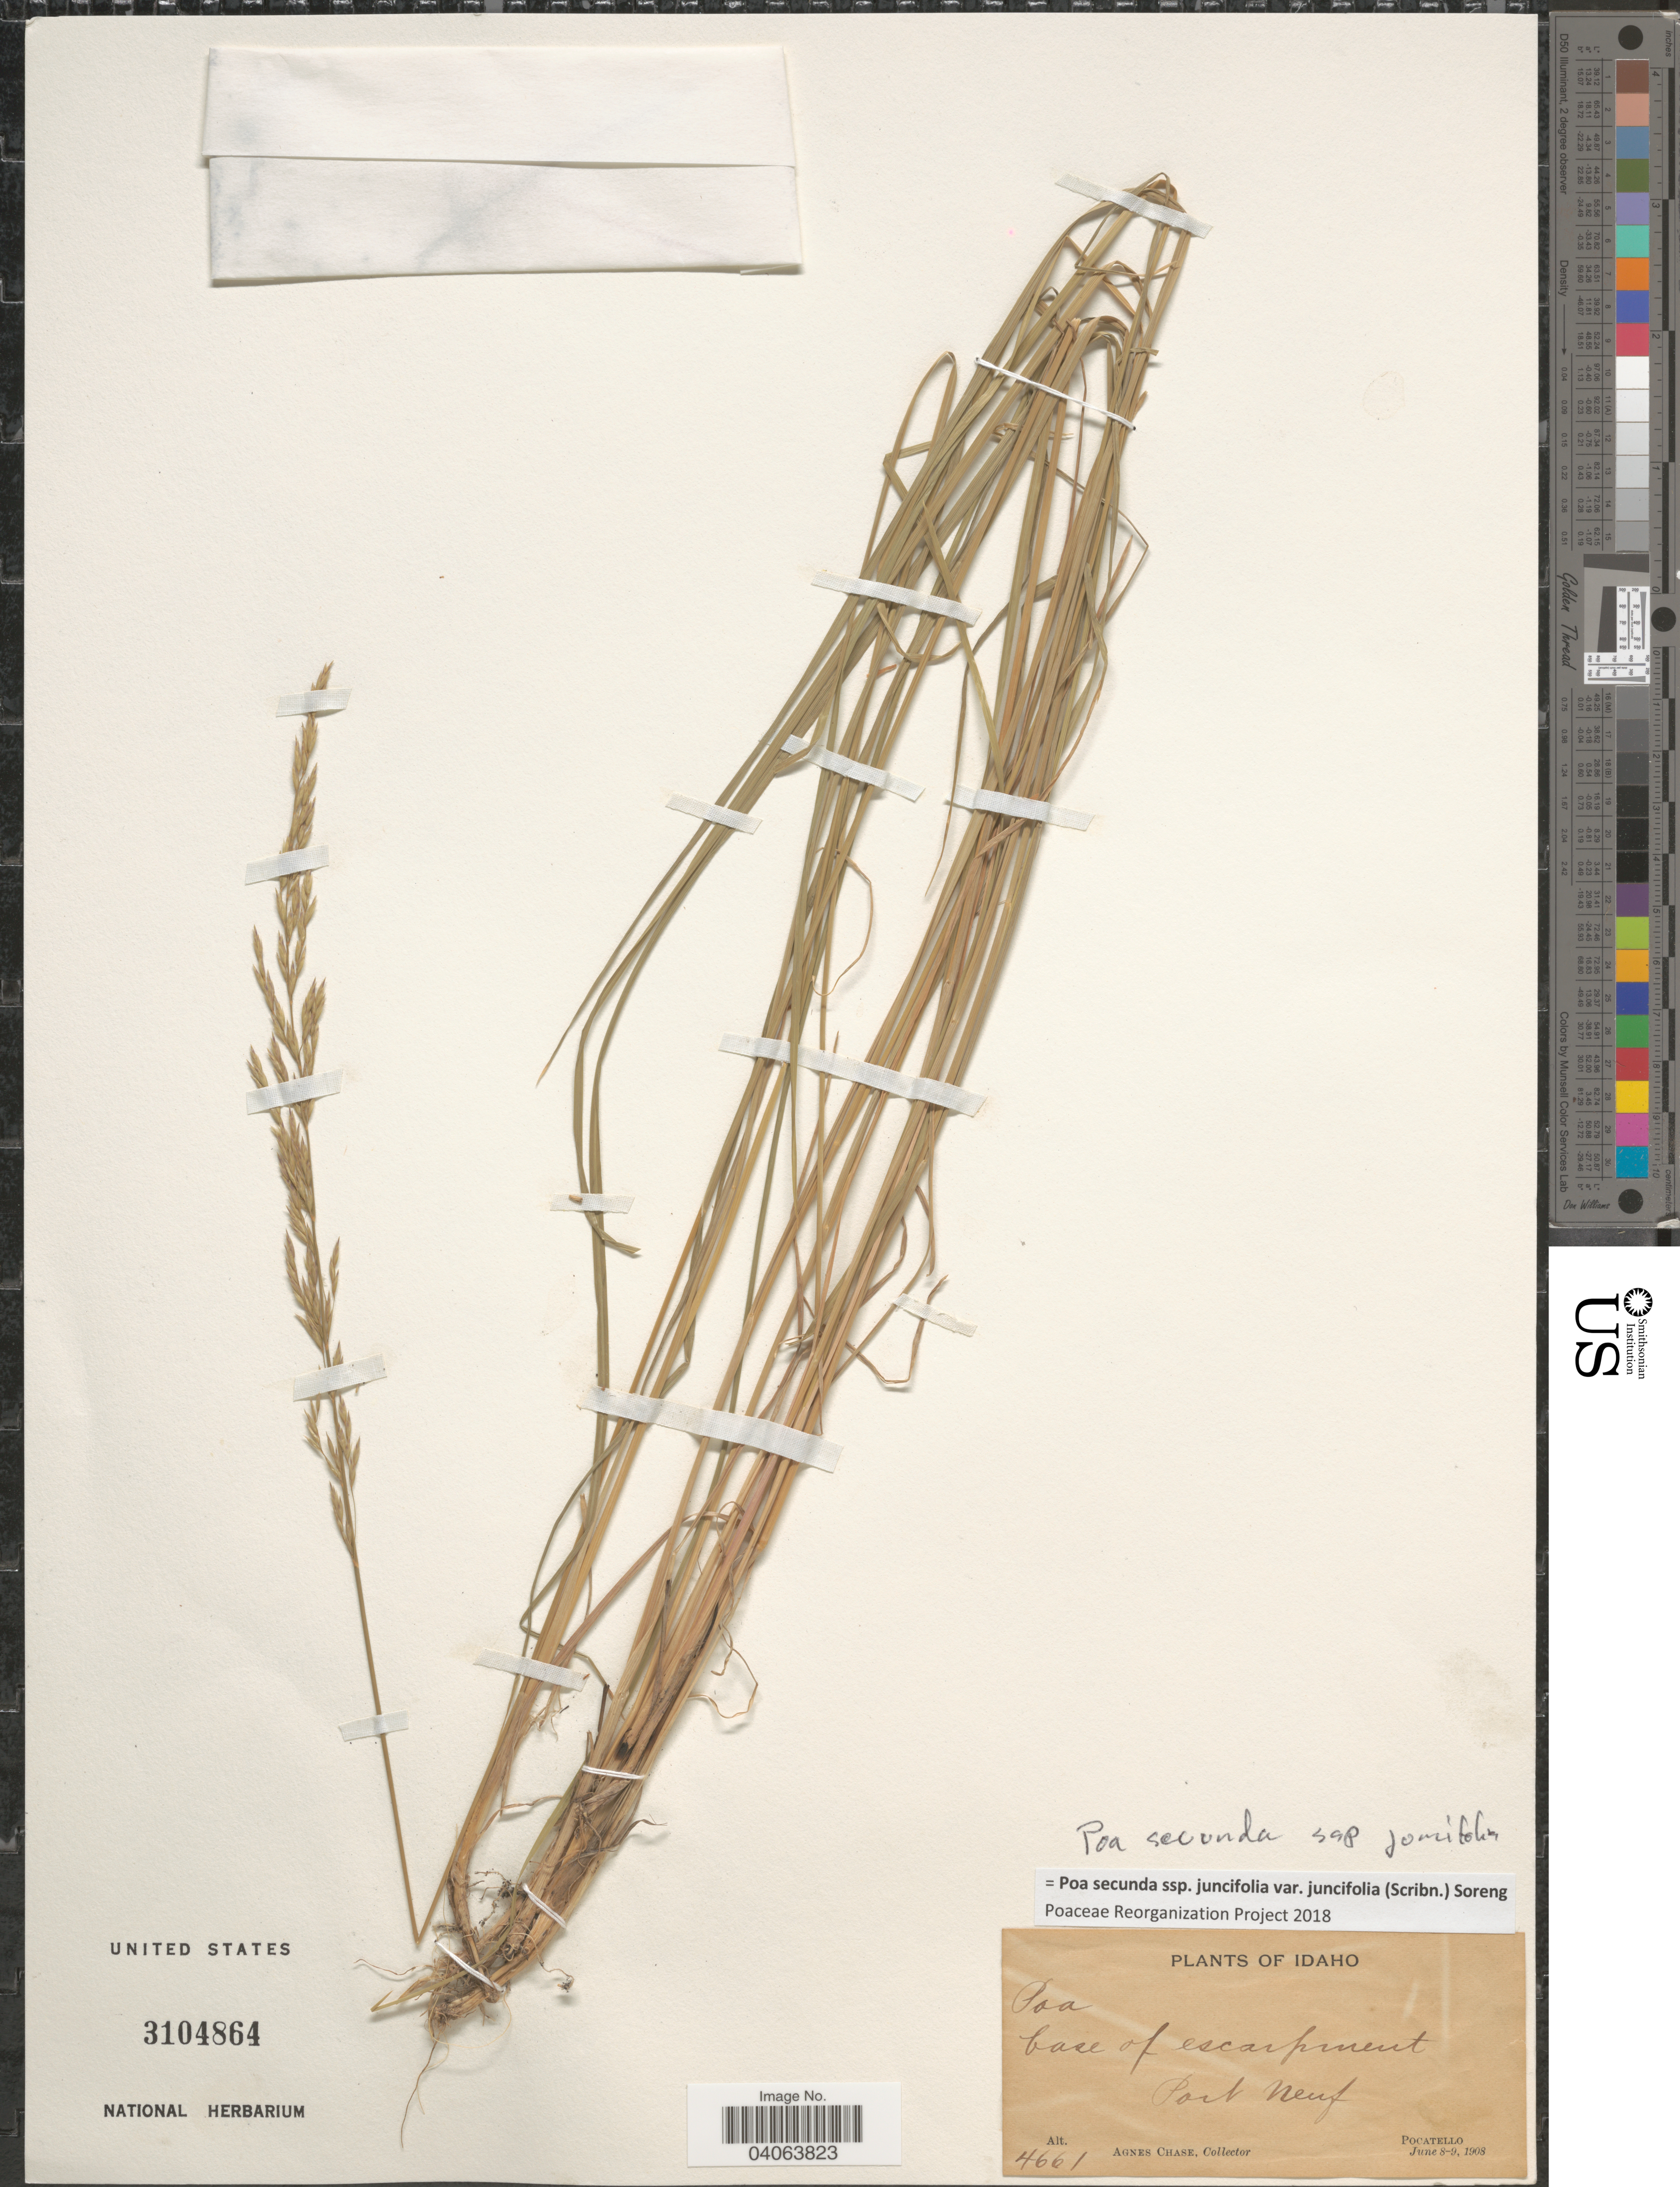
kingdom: Plantae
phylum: Tracheophyta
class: Liliopsida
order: Poales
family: Poaceae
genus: Poa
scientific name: Poa secunda subsp. juncifolia var. juncifolia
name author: (Scribn.) Soreng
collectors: A. Chase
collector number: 4661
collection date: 1908-06-08/1908-06-09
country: United States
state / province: Idaho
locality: Base of escarpment Port Neuf. Pocatello.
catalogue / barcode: US 3104864